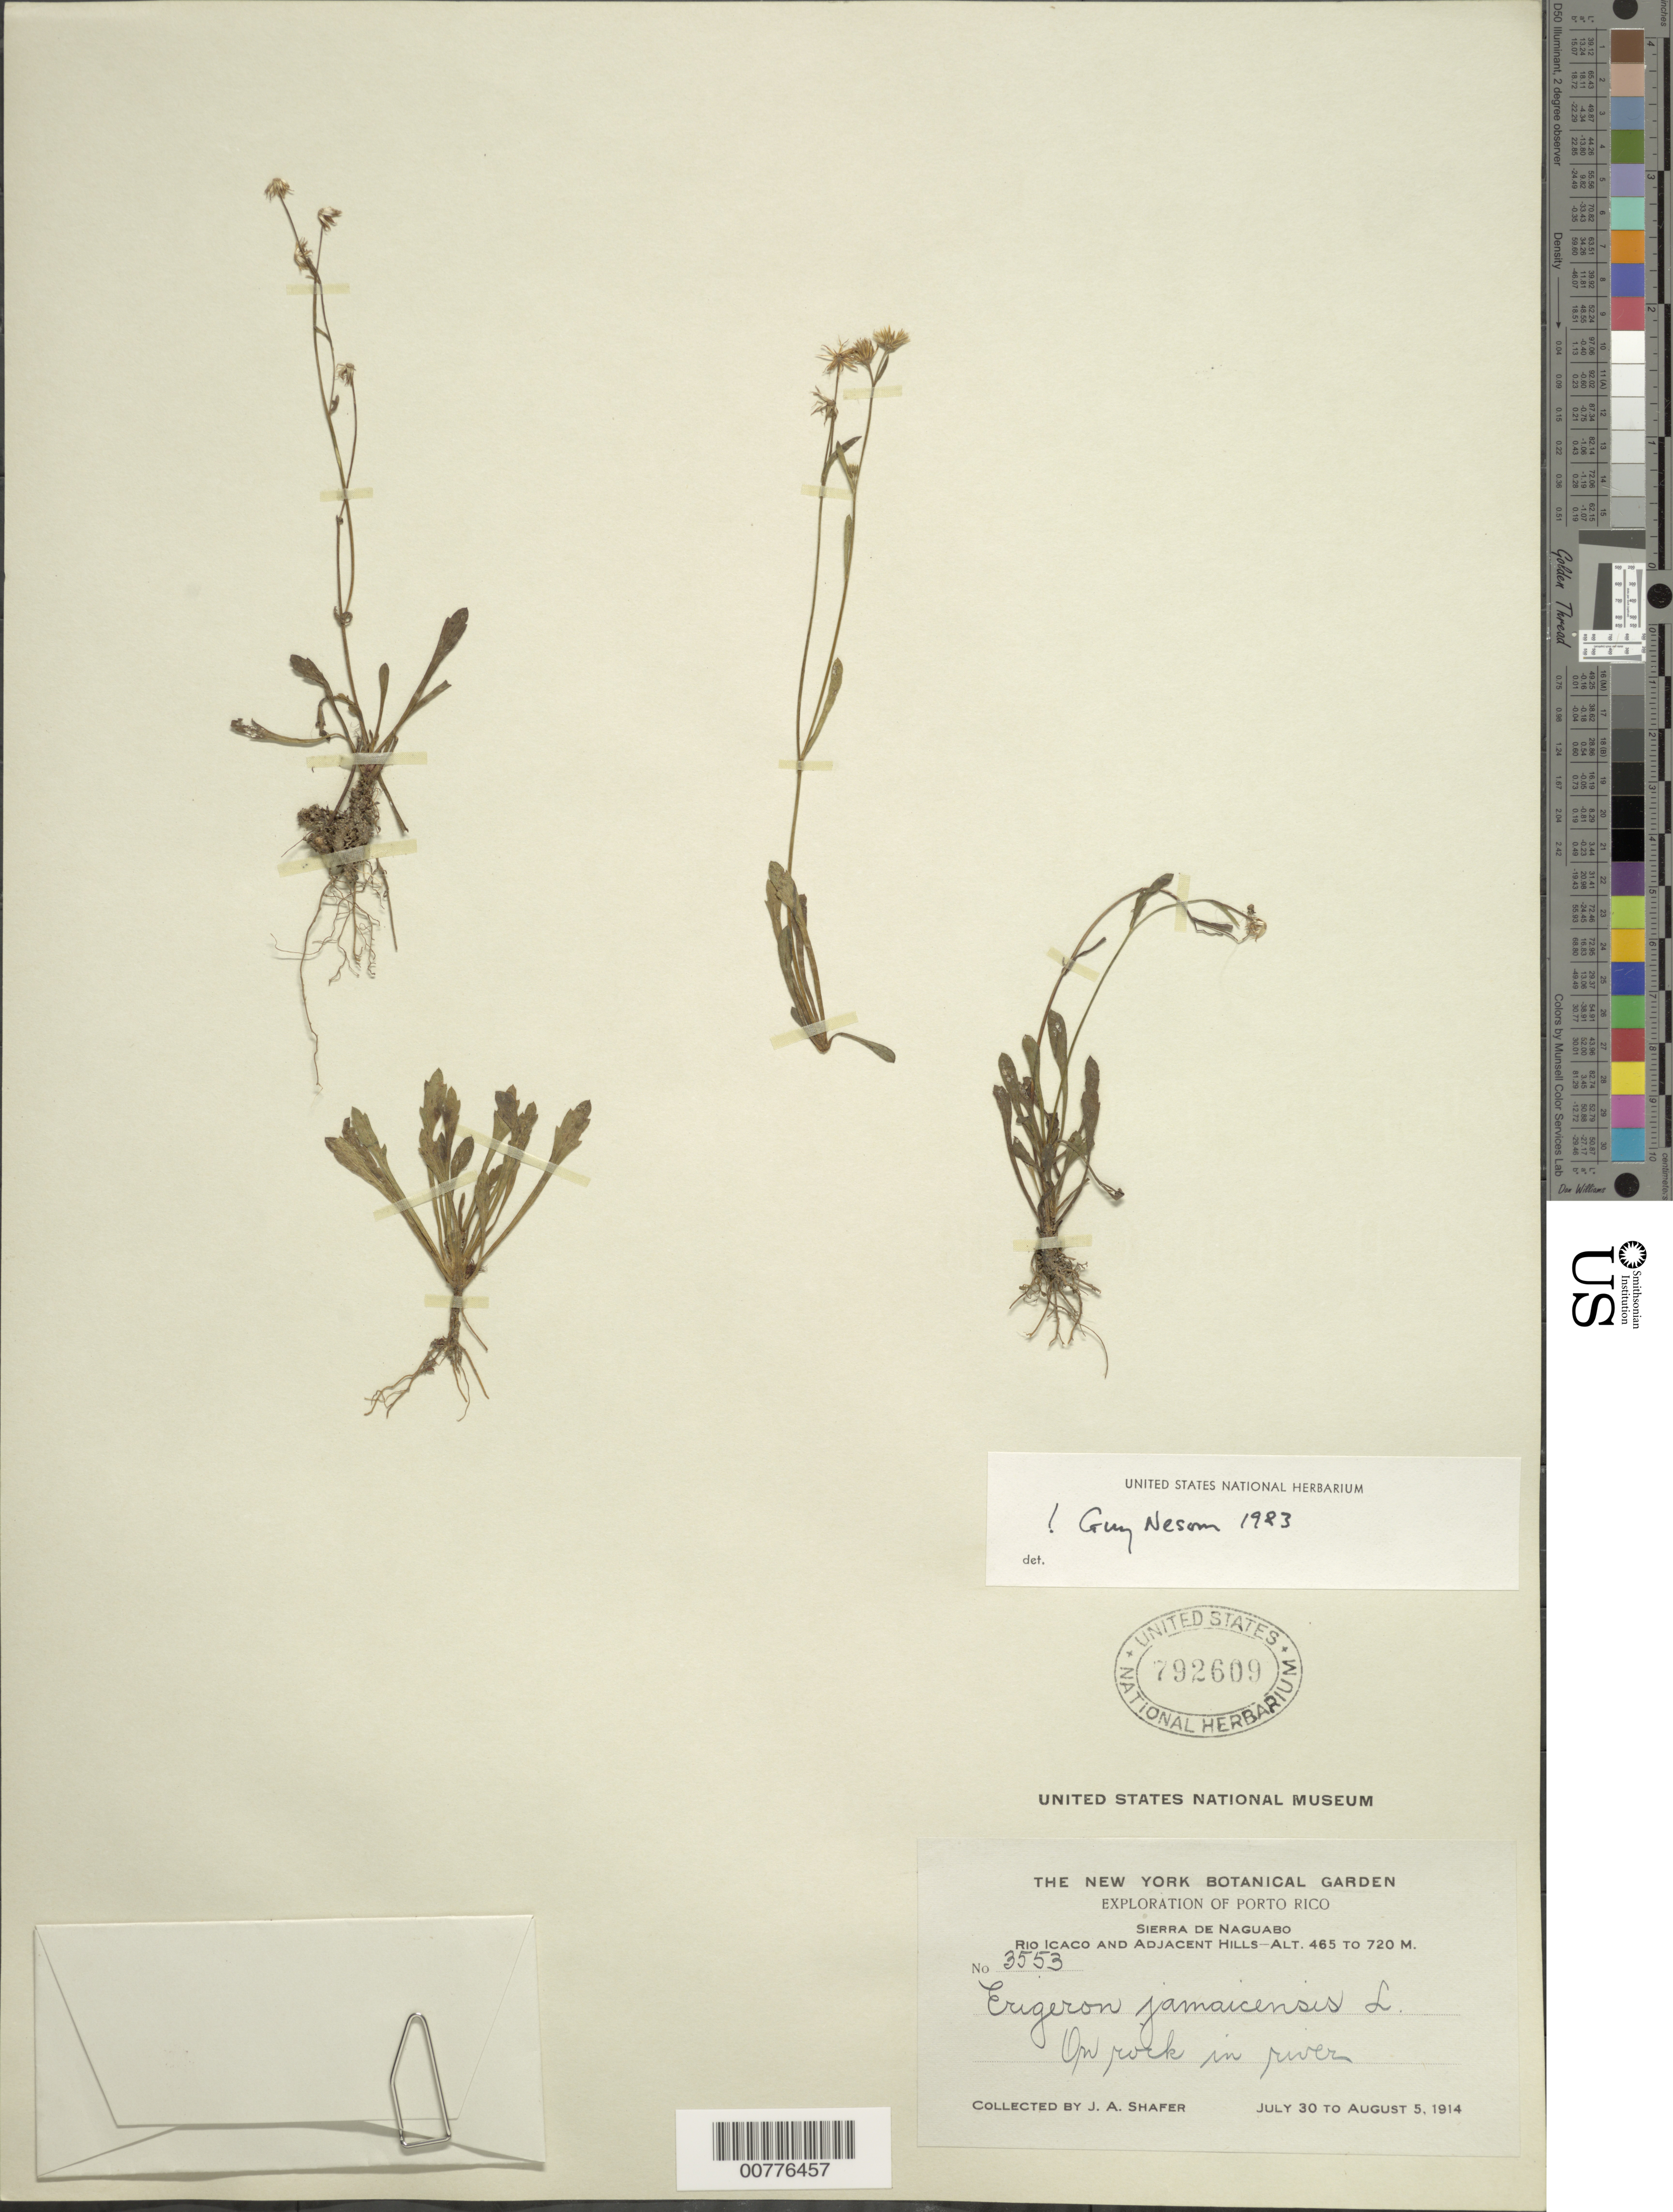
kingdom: Plantae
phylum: Tracheophyta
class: Magnoliopsida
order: Asterales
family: Asteraceae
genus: Erigeron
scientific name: Erigeron jamaicensis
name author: L.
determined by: Nesom, Guy L.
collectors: J. A. Shafer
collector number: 3553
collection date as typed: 30 Jul 1914 to 05 Aug 1914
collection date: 1914-07-30/1914-08-05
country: Puerto Rico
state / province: Naguabo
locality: Sierra de Naguabo. Rio Icaco and adjacent hills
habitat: On rock in river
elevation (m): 465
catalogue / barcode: US 792609